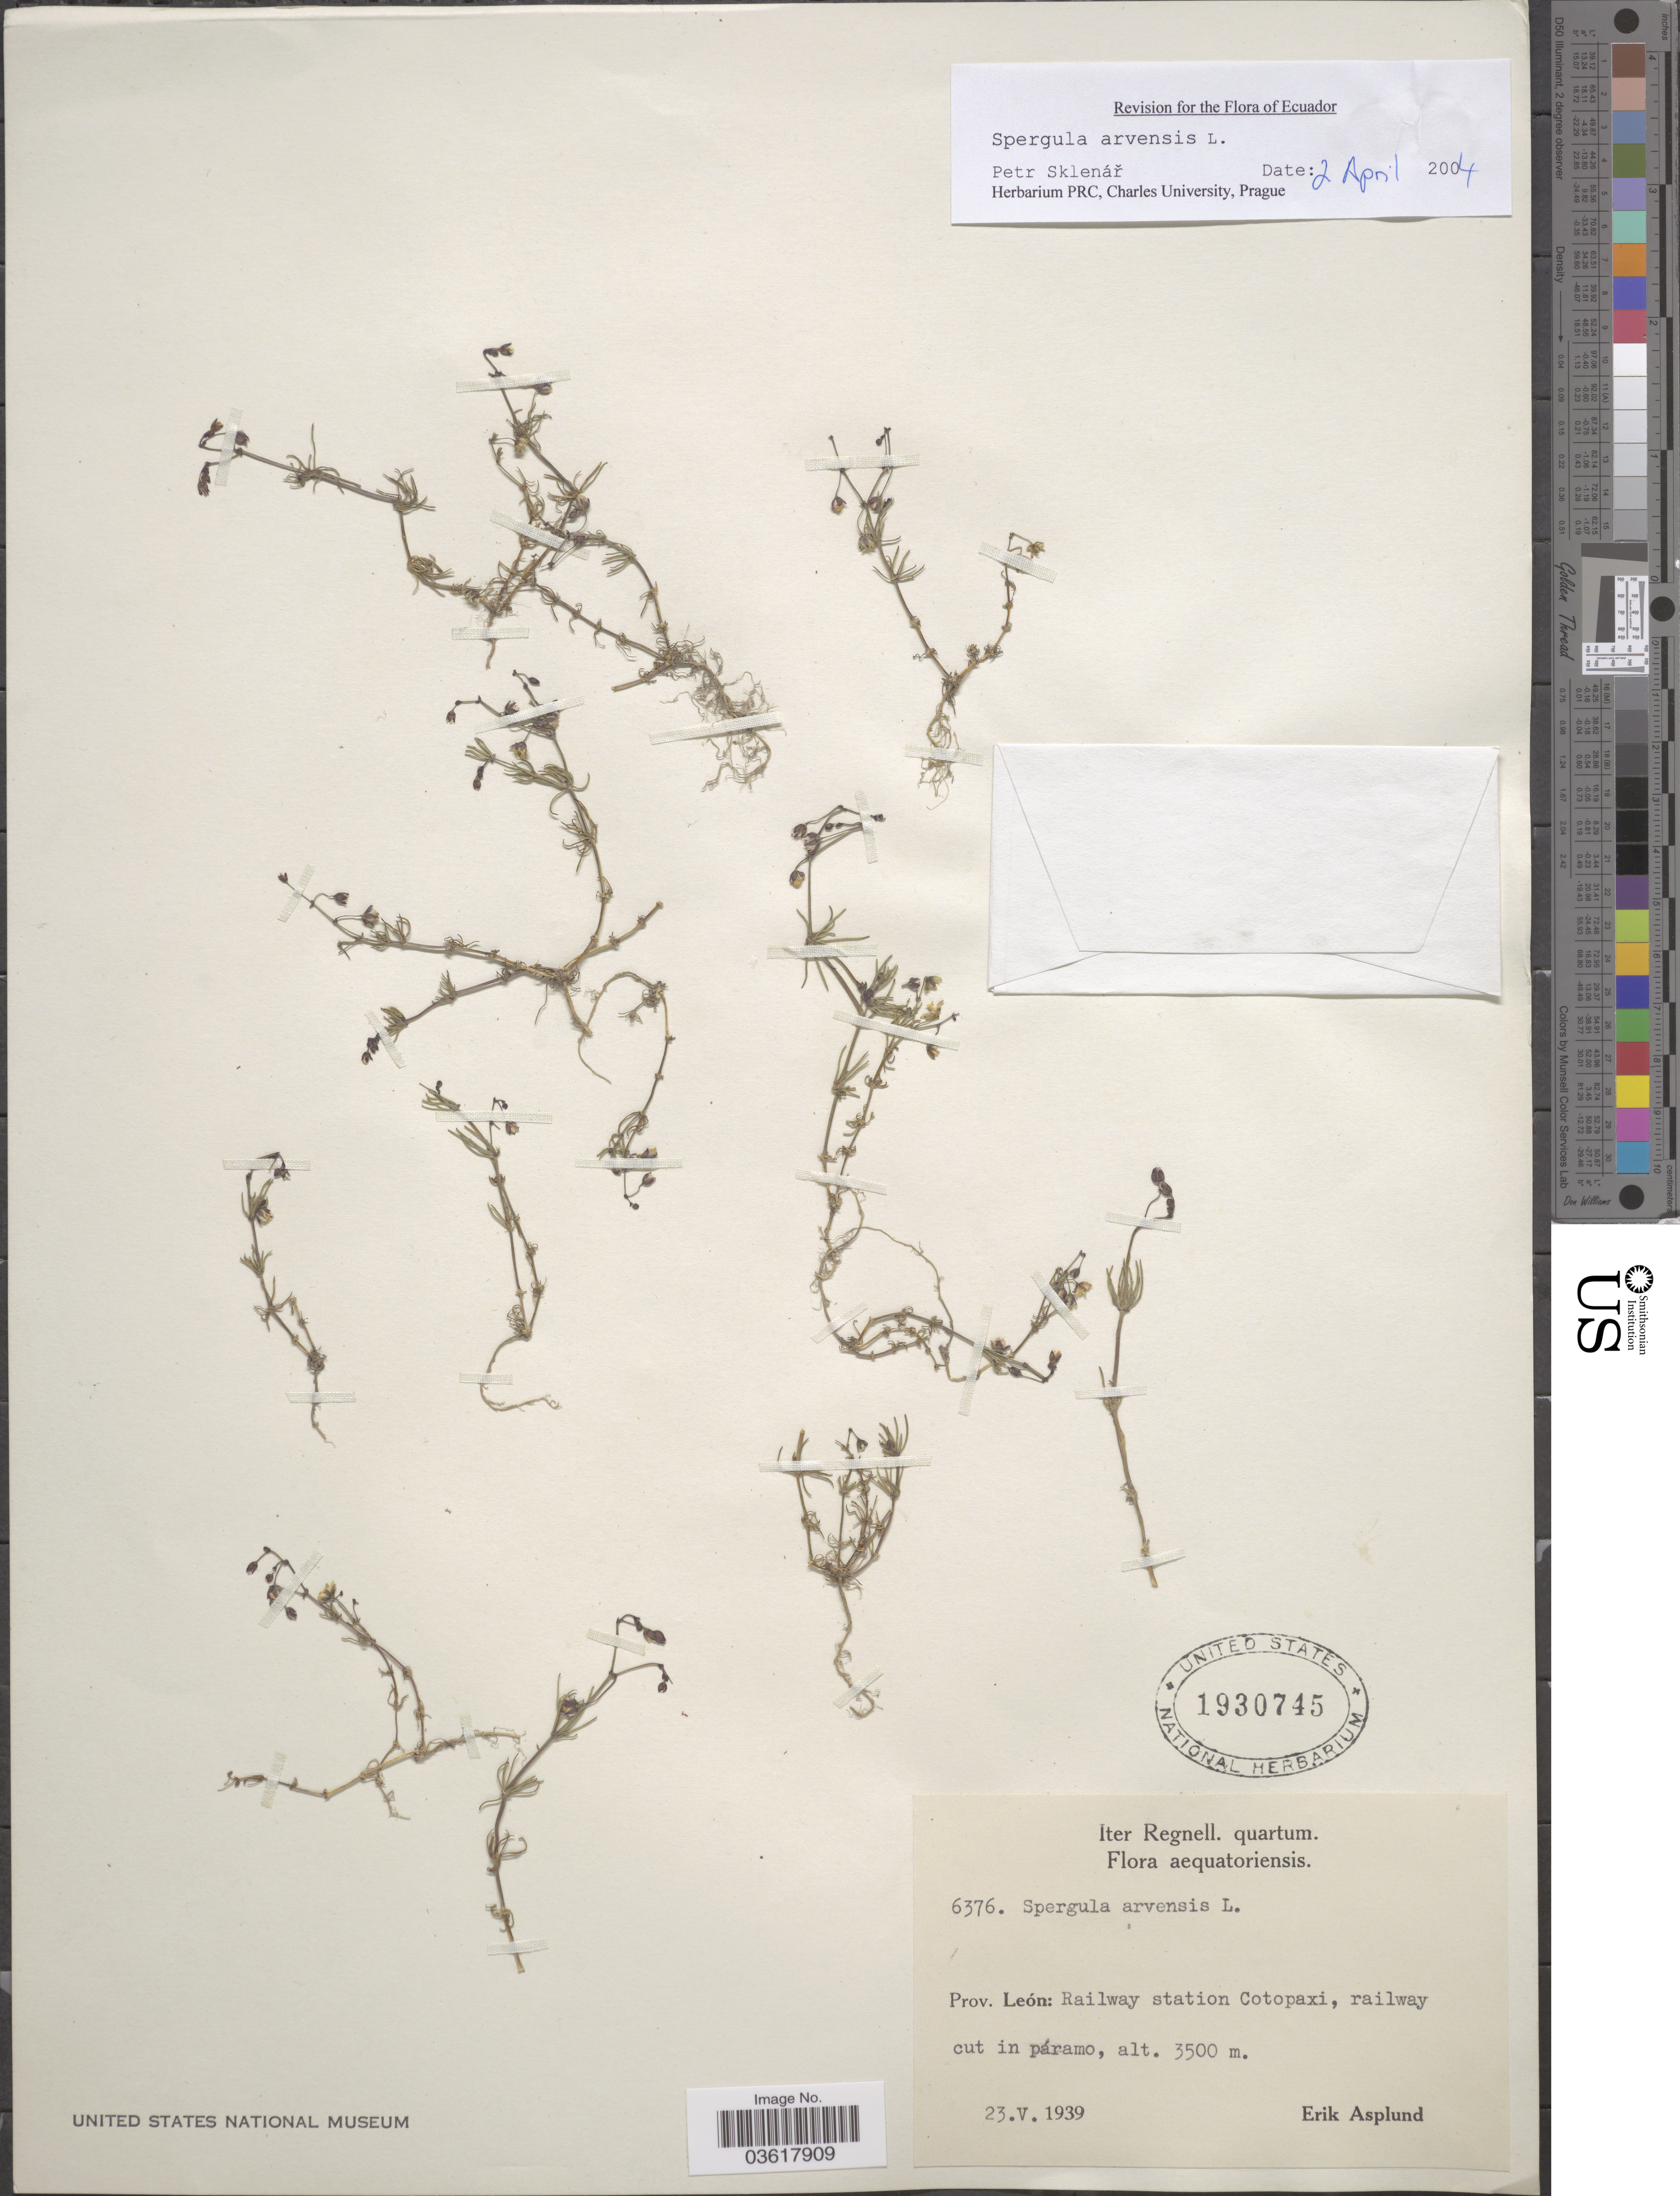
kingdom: Plantae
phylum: Tracheophyta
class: Magnoliopsida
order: Caryophyllales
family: Caryophyllaceae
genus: Spergula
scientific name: Spergula arvensis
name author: L.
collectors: E. Asplund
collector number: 6376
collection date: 1939-05-23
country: Ecuador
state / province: Cotopaxi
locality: Prov. León: Railway station Cotopaxi, railway.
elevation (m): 3500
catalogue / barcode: US 1930745